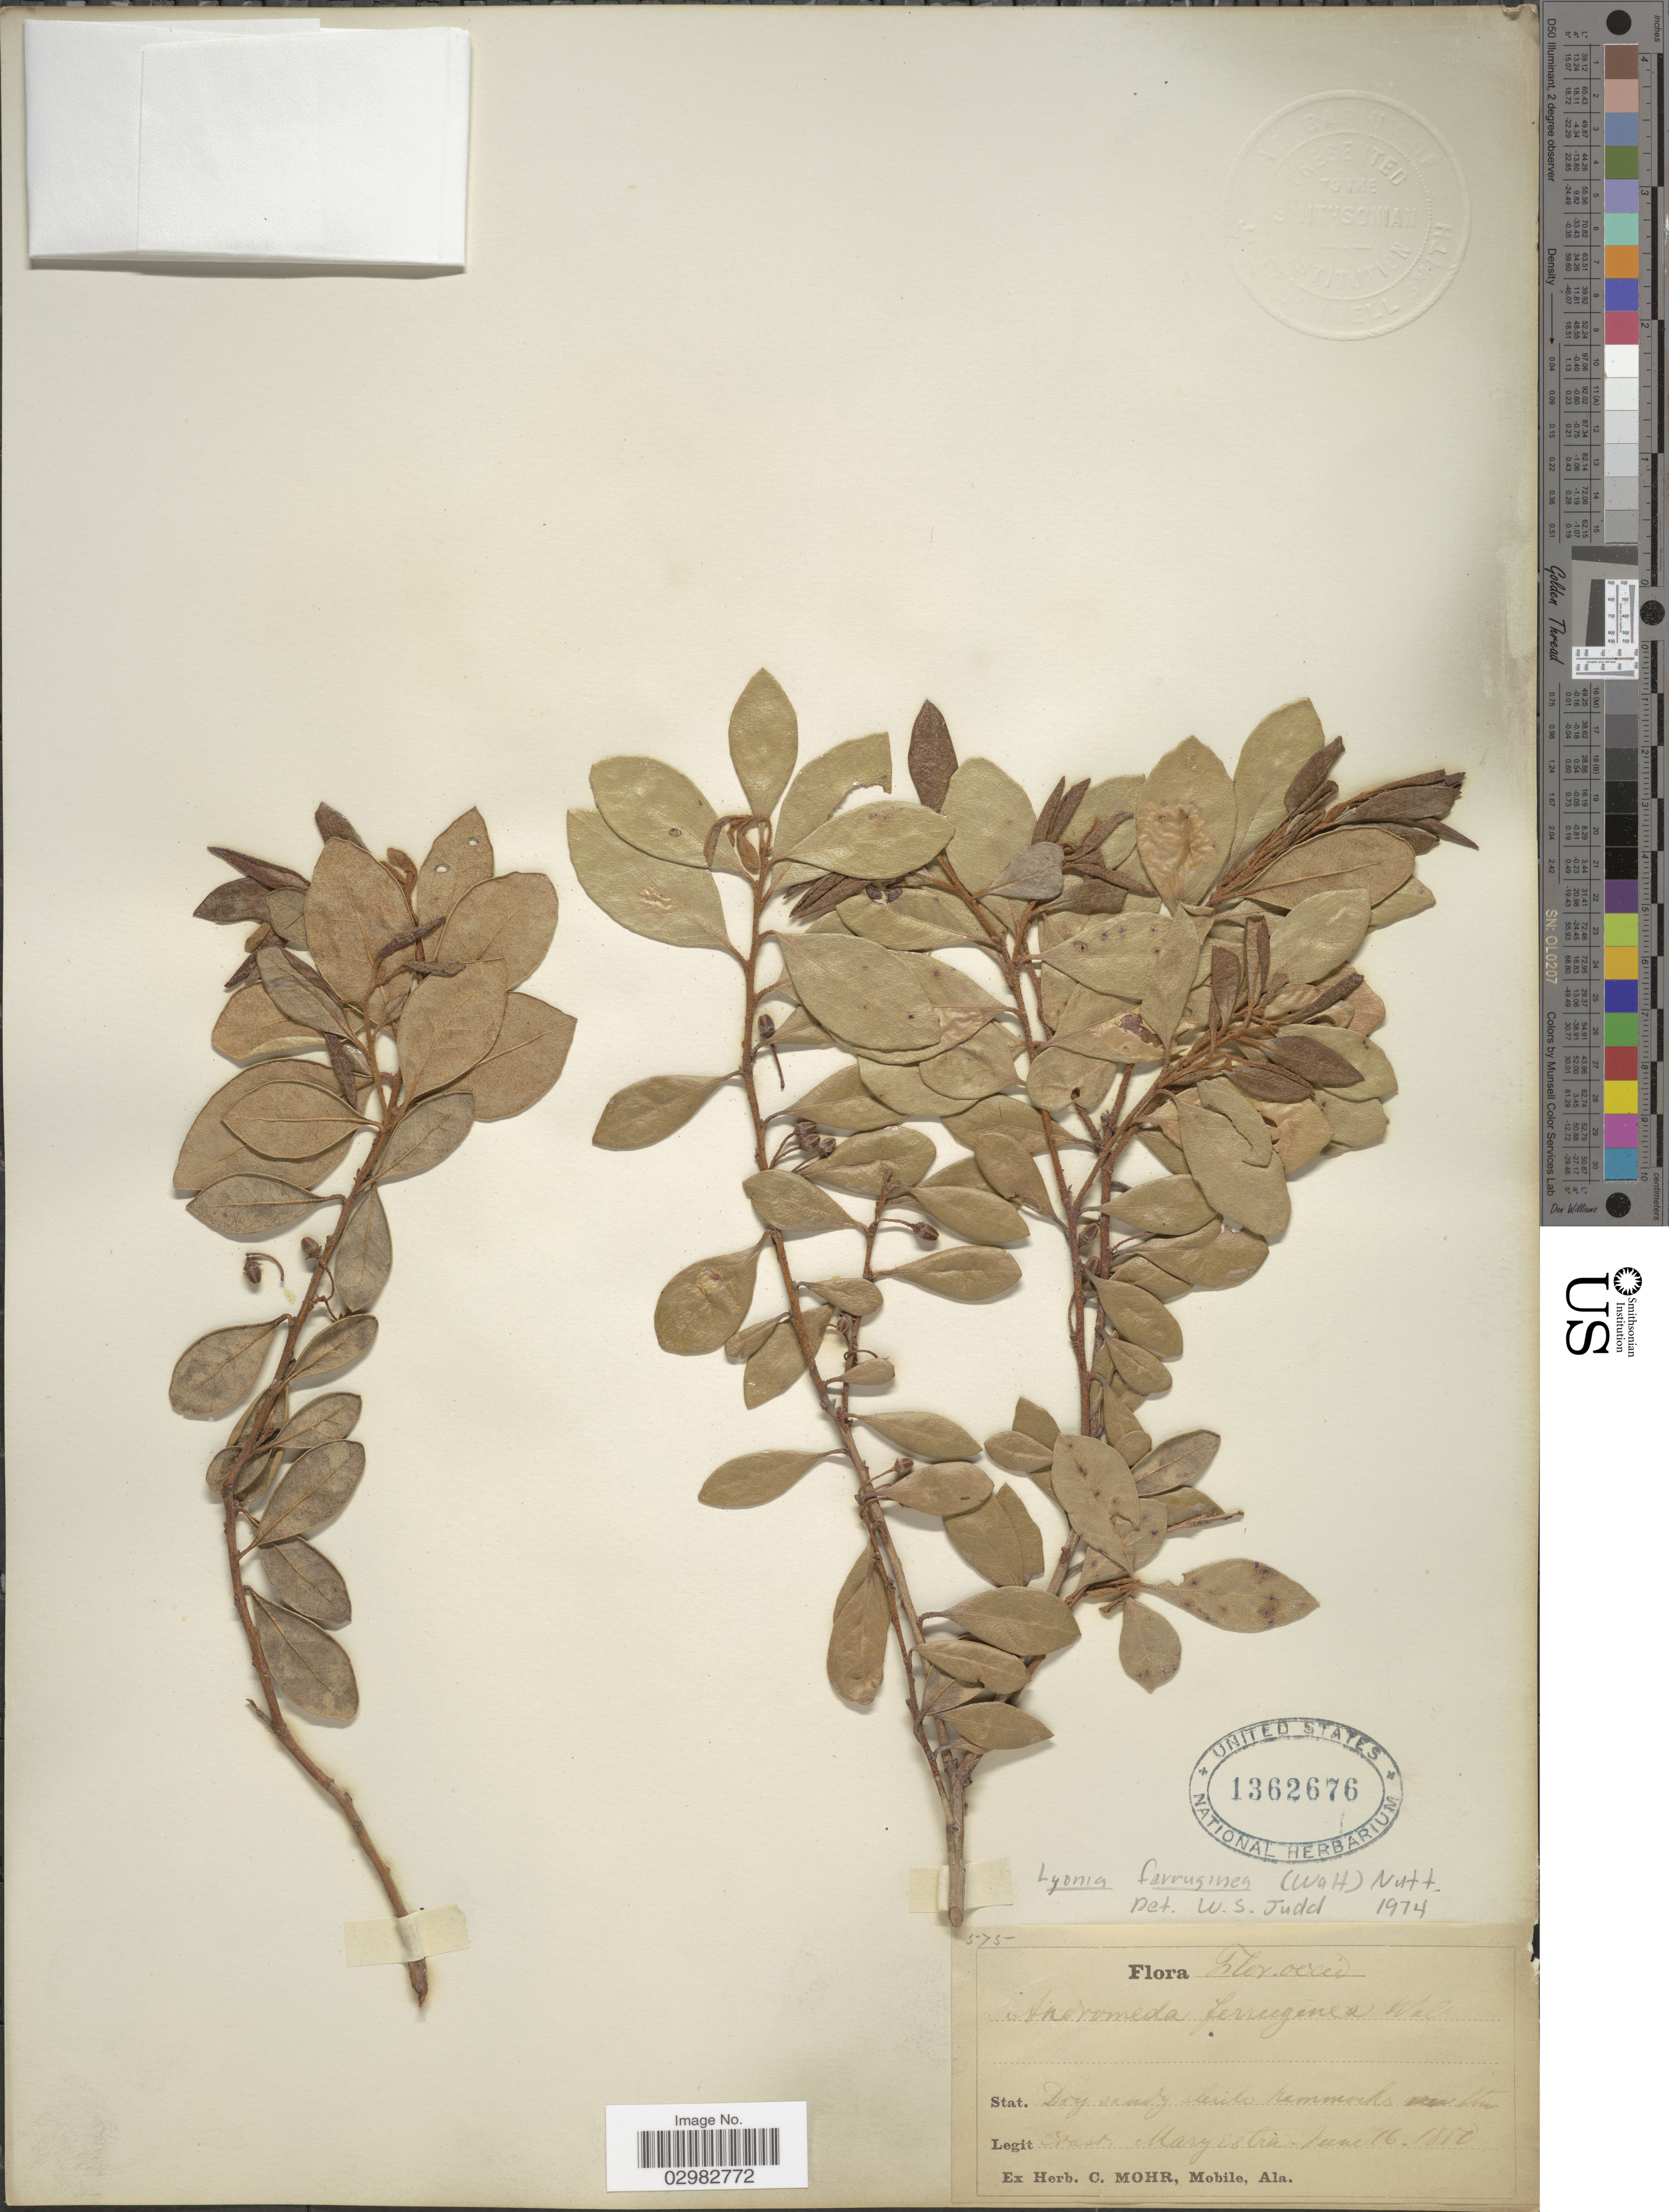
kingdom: Plantae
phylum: Tracheophyta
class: Magnoliopsida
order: Ericales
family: Ericaceae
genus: Lyonia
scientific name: Lyonia fruticosa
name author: (Michx.) G.S. Torr.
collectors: M. Estra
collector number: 575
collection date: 1880-06-16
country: United States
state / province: Florida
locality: Flor. occid.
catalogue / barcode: US 1362676